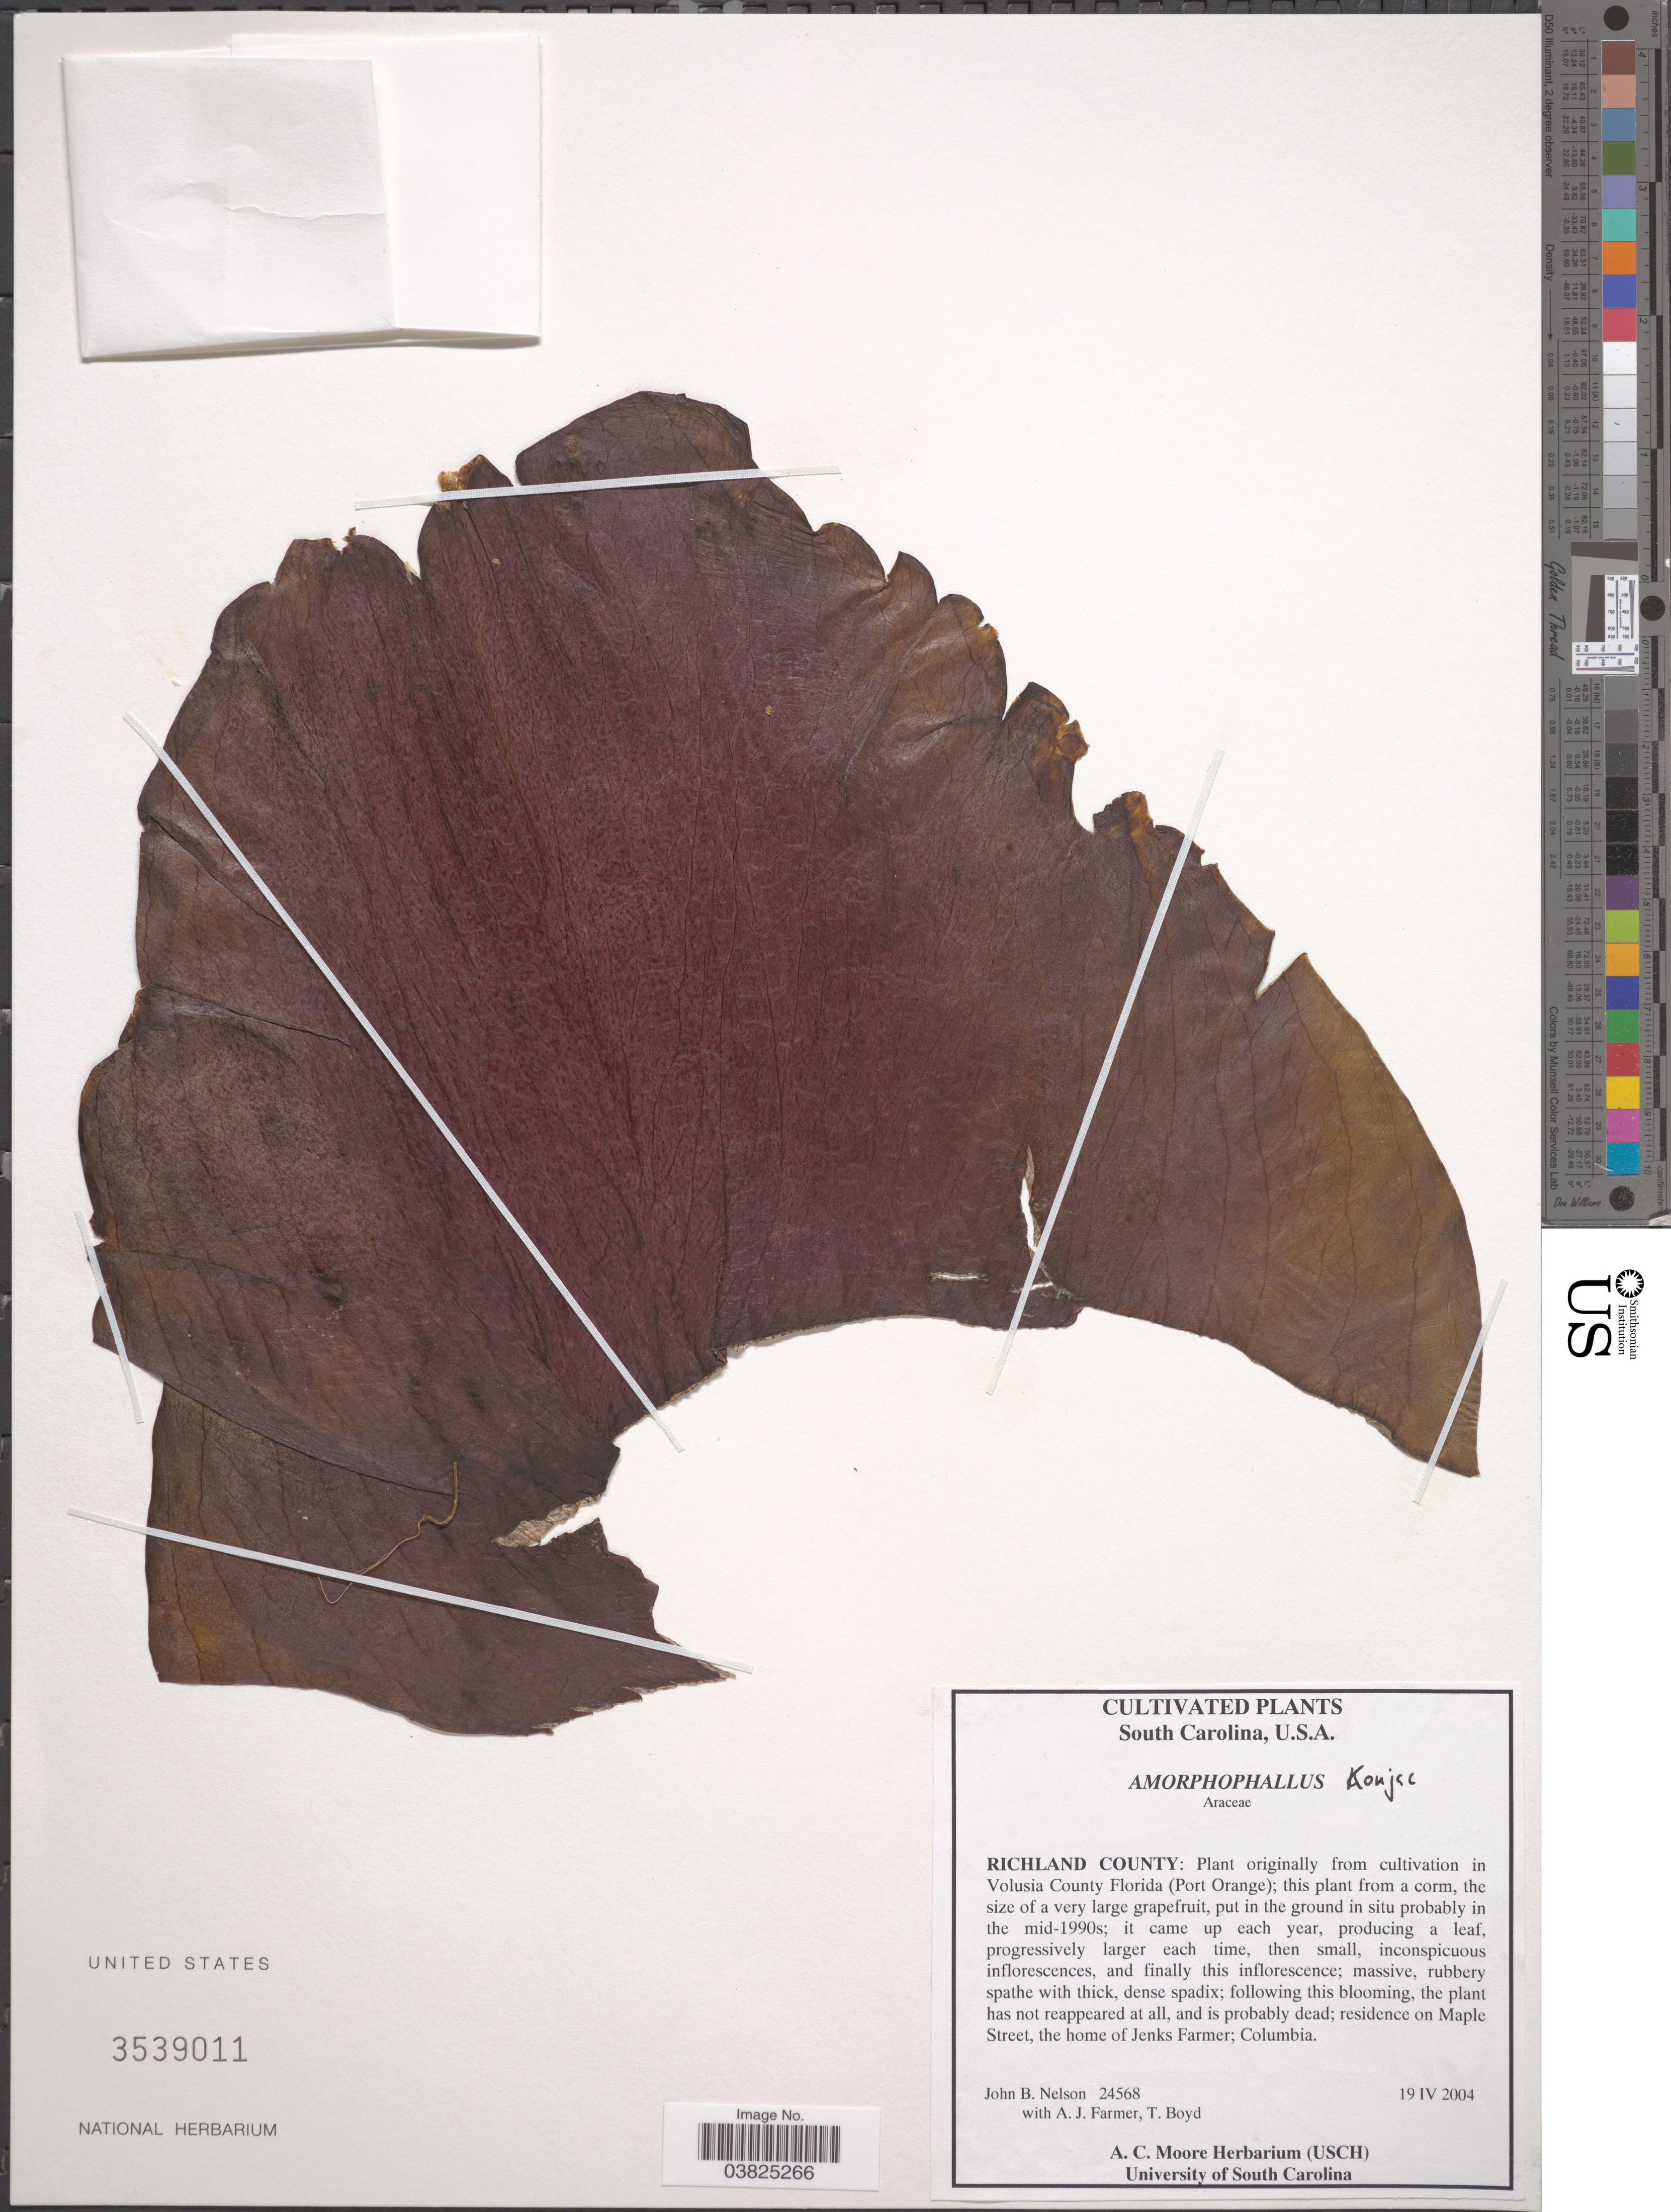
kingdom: Plantae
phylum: Tracheophyta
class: Liliopsida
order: Alismatales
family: Araceae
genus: Amorphophallus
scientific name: Amorphophallus konjac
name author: K. Koch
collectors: J. B. Nelson, A. Farmer & T. Boyd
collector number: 24568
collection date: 2004-04-19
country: United States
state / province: South Carolina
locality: Richland county. Residence on Maple Street, the home of Jenks Farmer; Columbia.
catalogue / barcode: US 3539011